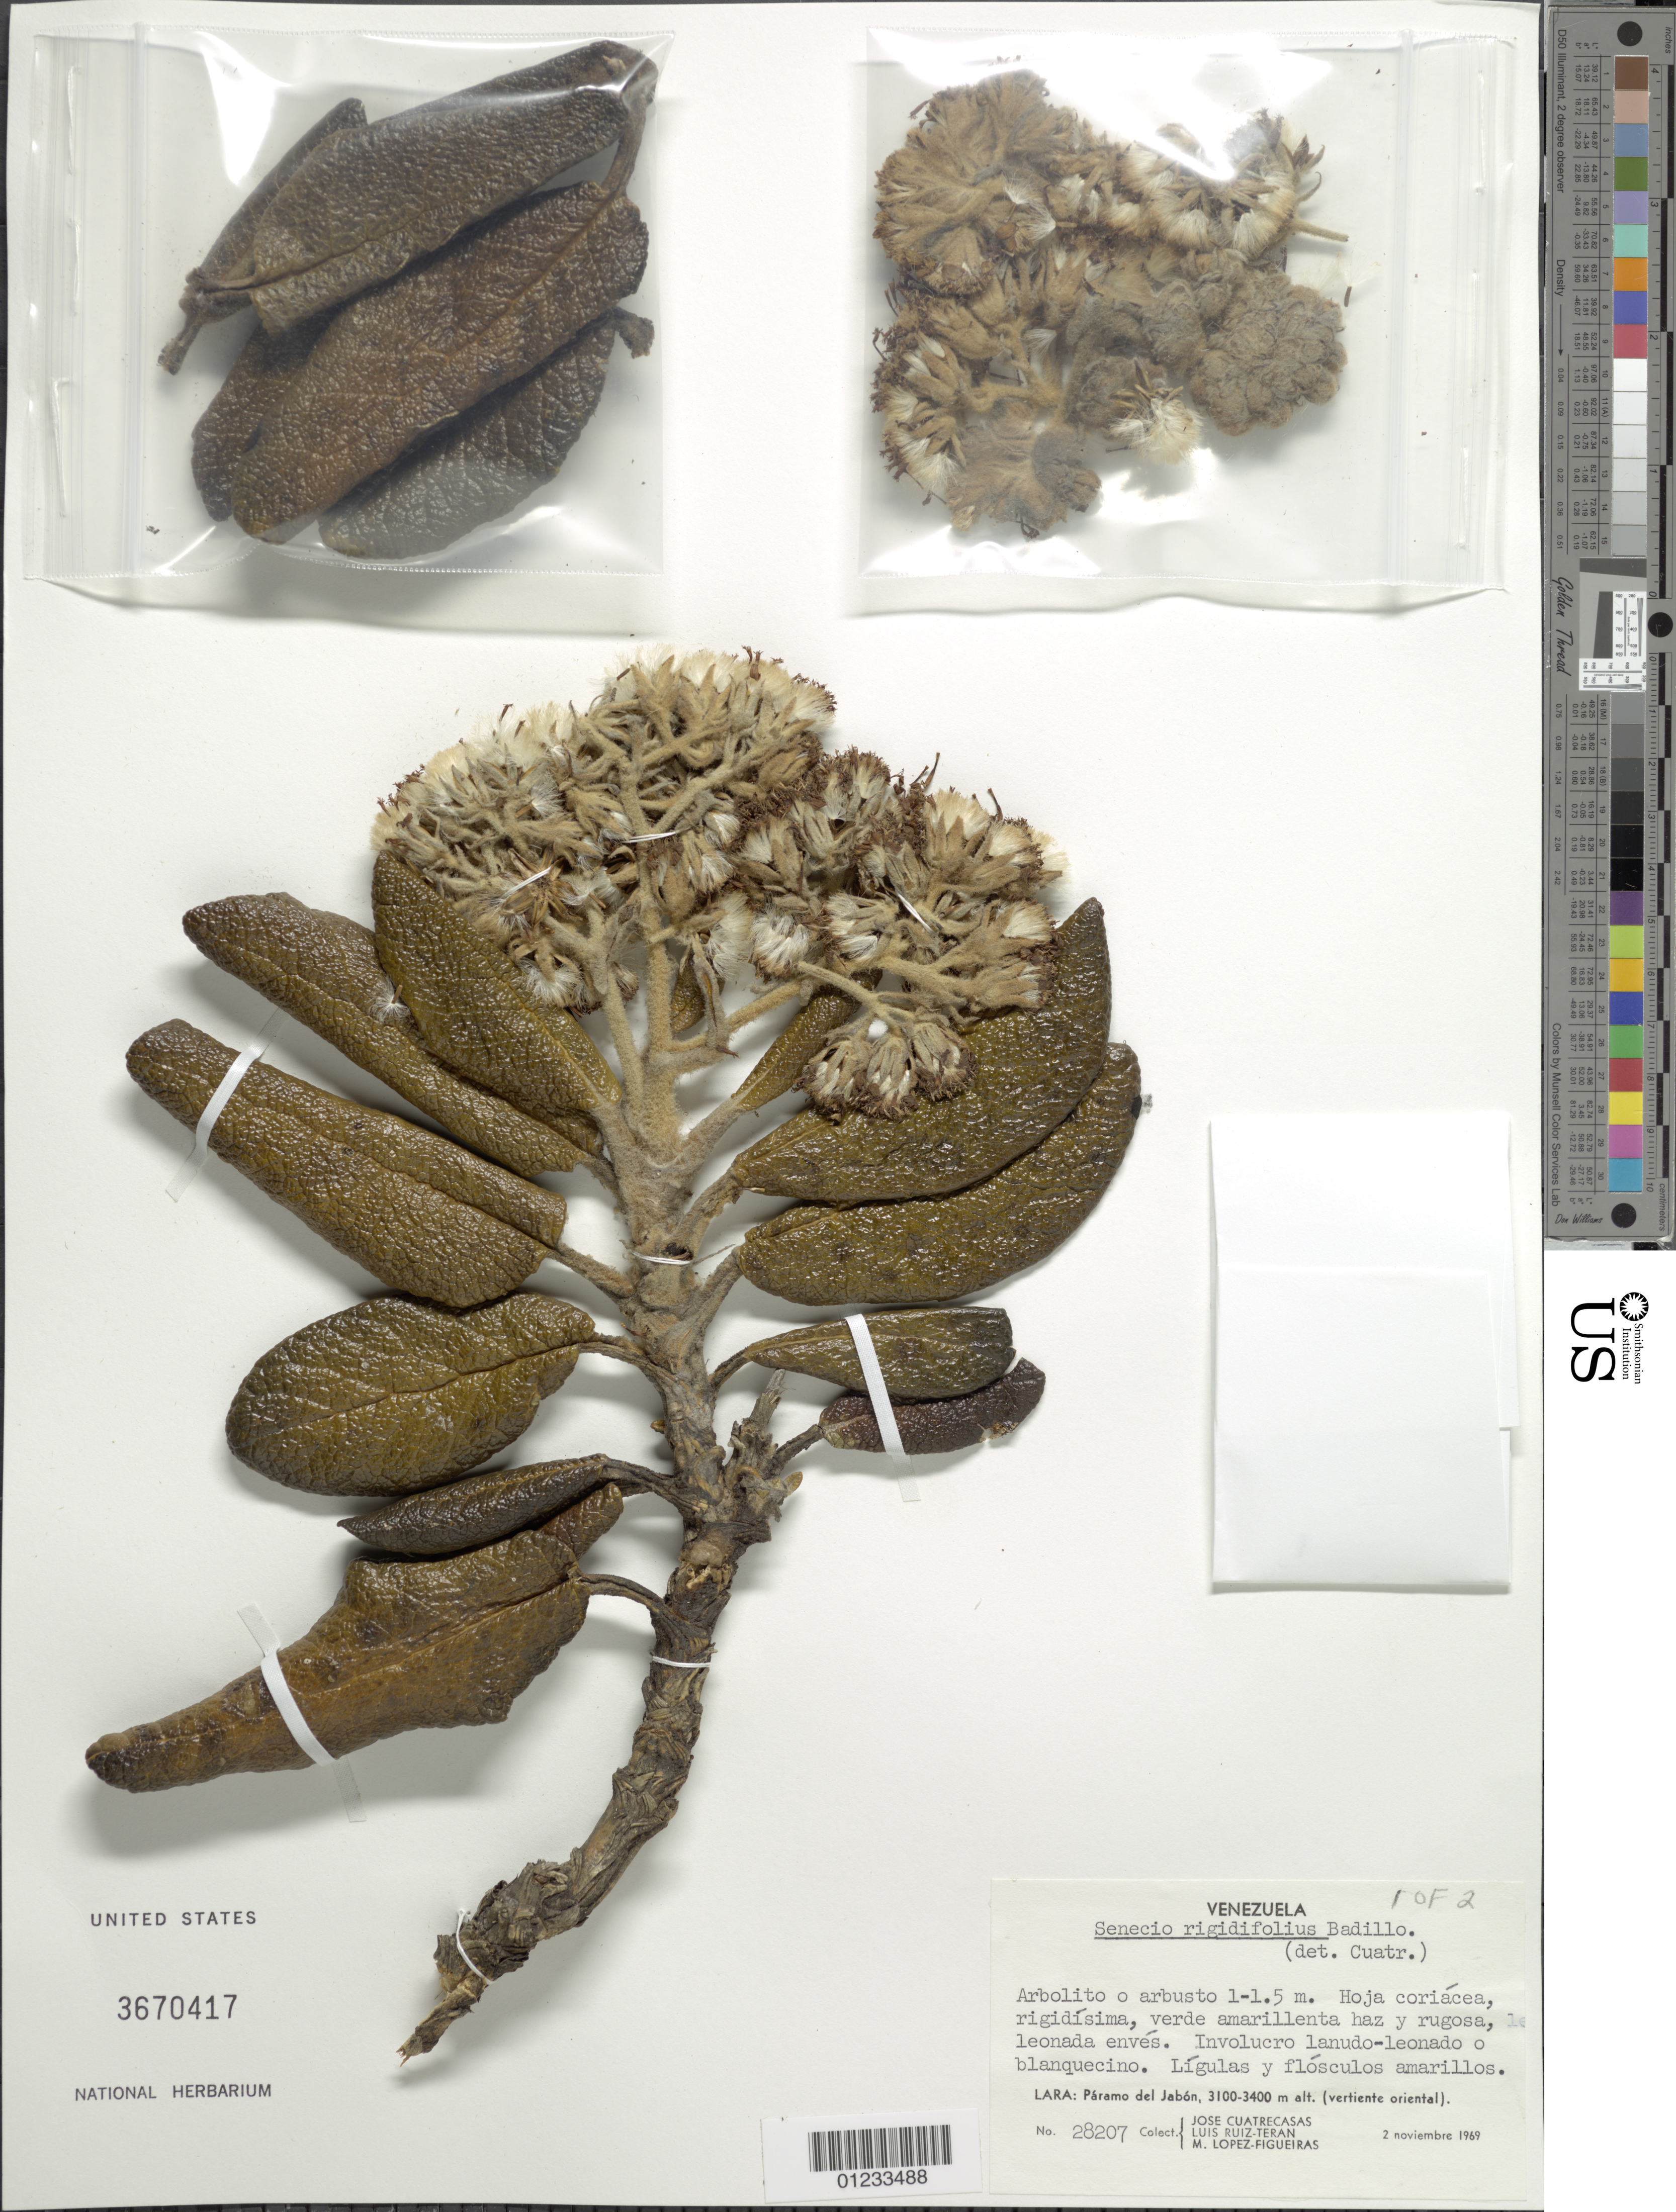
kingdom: Plantae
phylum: Tracheophyta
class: Magnoliopsida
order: Asterales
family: Asteraceae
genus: Senecio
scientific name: Senecio rigidifolius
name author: V.M. Badillo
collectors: J. Cuatrecasas, L. E. Ruíz-Terán & M. López Figueiras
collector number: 28207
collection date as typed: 02 Nov 1969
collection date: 1969-11-02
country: Venezuela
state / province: Lara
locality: Paramo del Jabon, E slope.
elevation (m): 3100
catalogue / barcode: US 3670417